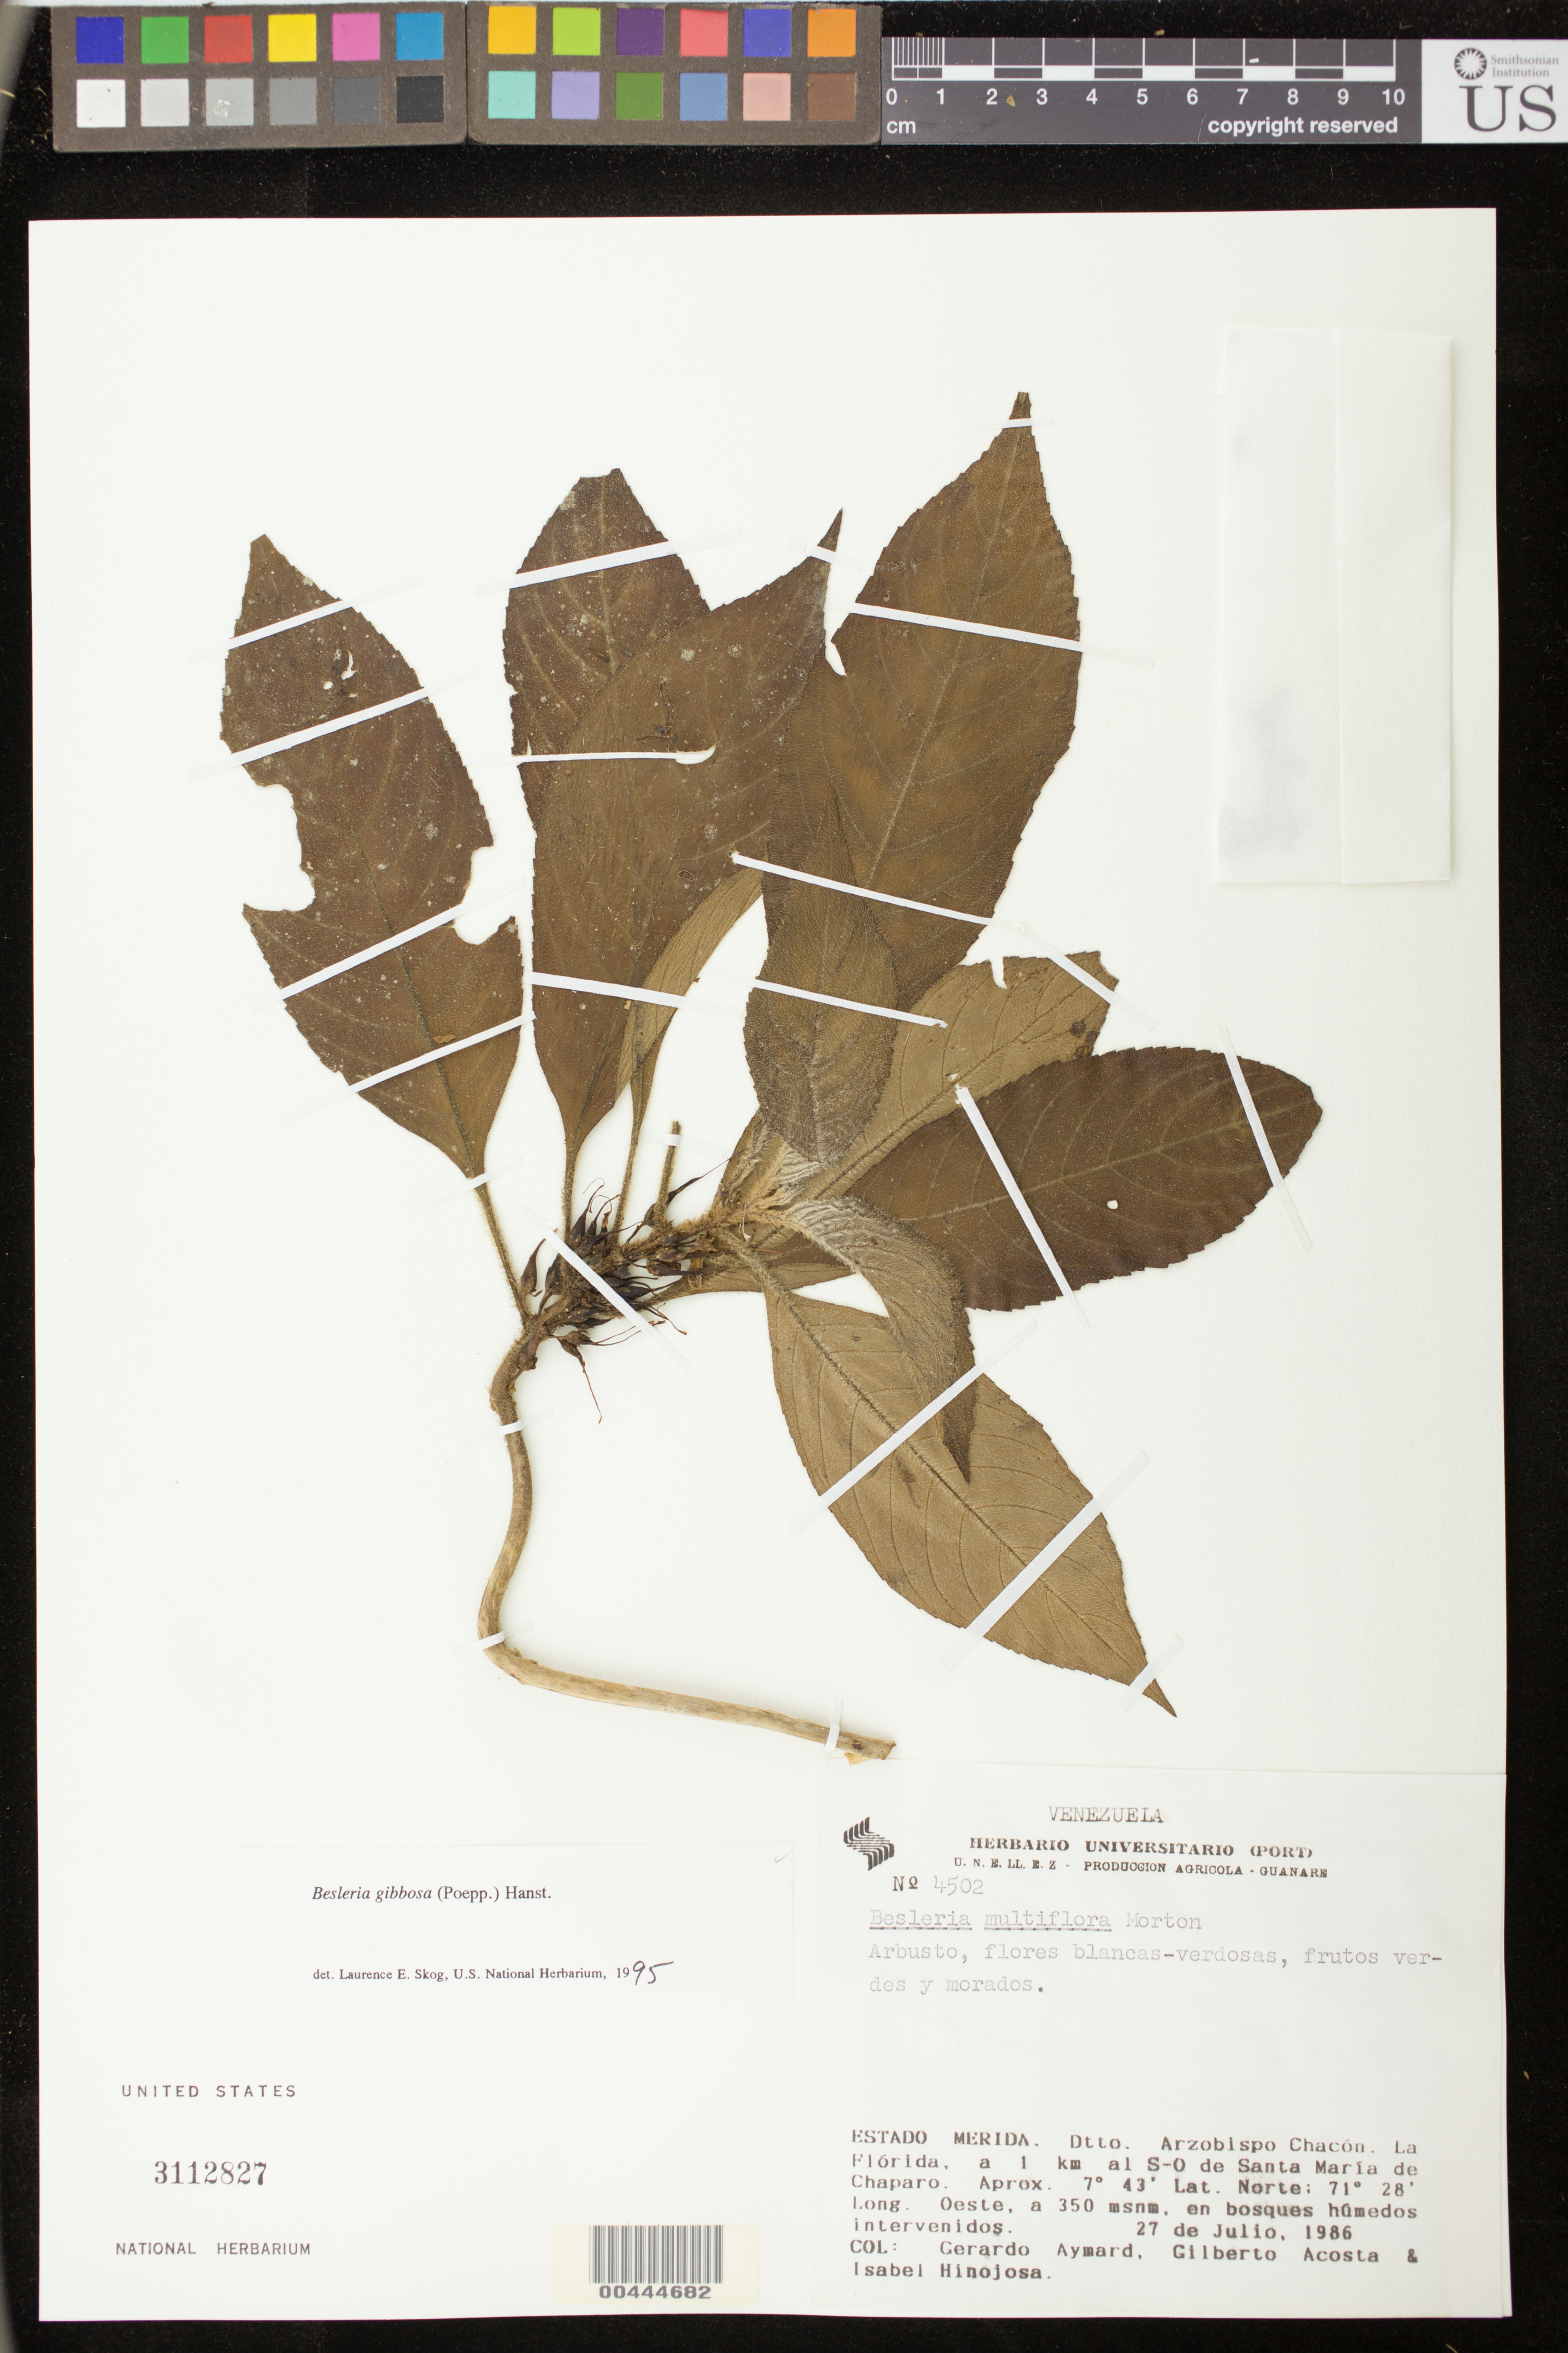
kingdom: Plantae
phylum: Tracheophyta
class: Magnoliopsida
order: Lamiales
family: Gesneriaceae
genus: Besleria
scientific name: Besleria gibbosa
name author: (Poepp.) Hanst.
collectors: G. A. Aymard, G. Acosta & I. Hinojosa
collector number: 4502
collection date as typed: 27 Jul 1986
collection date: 1986-07-27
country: Venezuela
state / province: Mérida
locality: Santa maria de chaparo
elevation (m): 350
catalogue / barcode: US 3112827